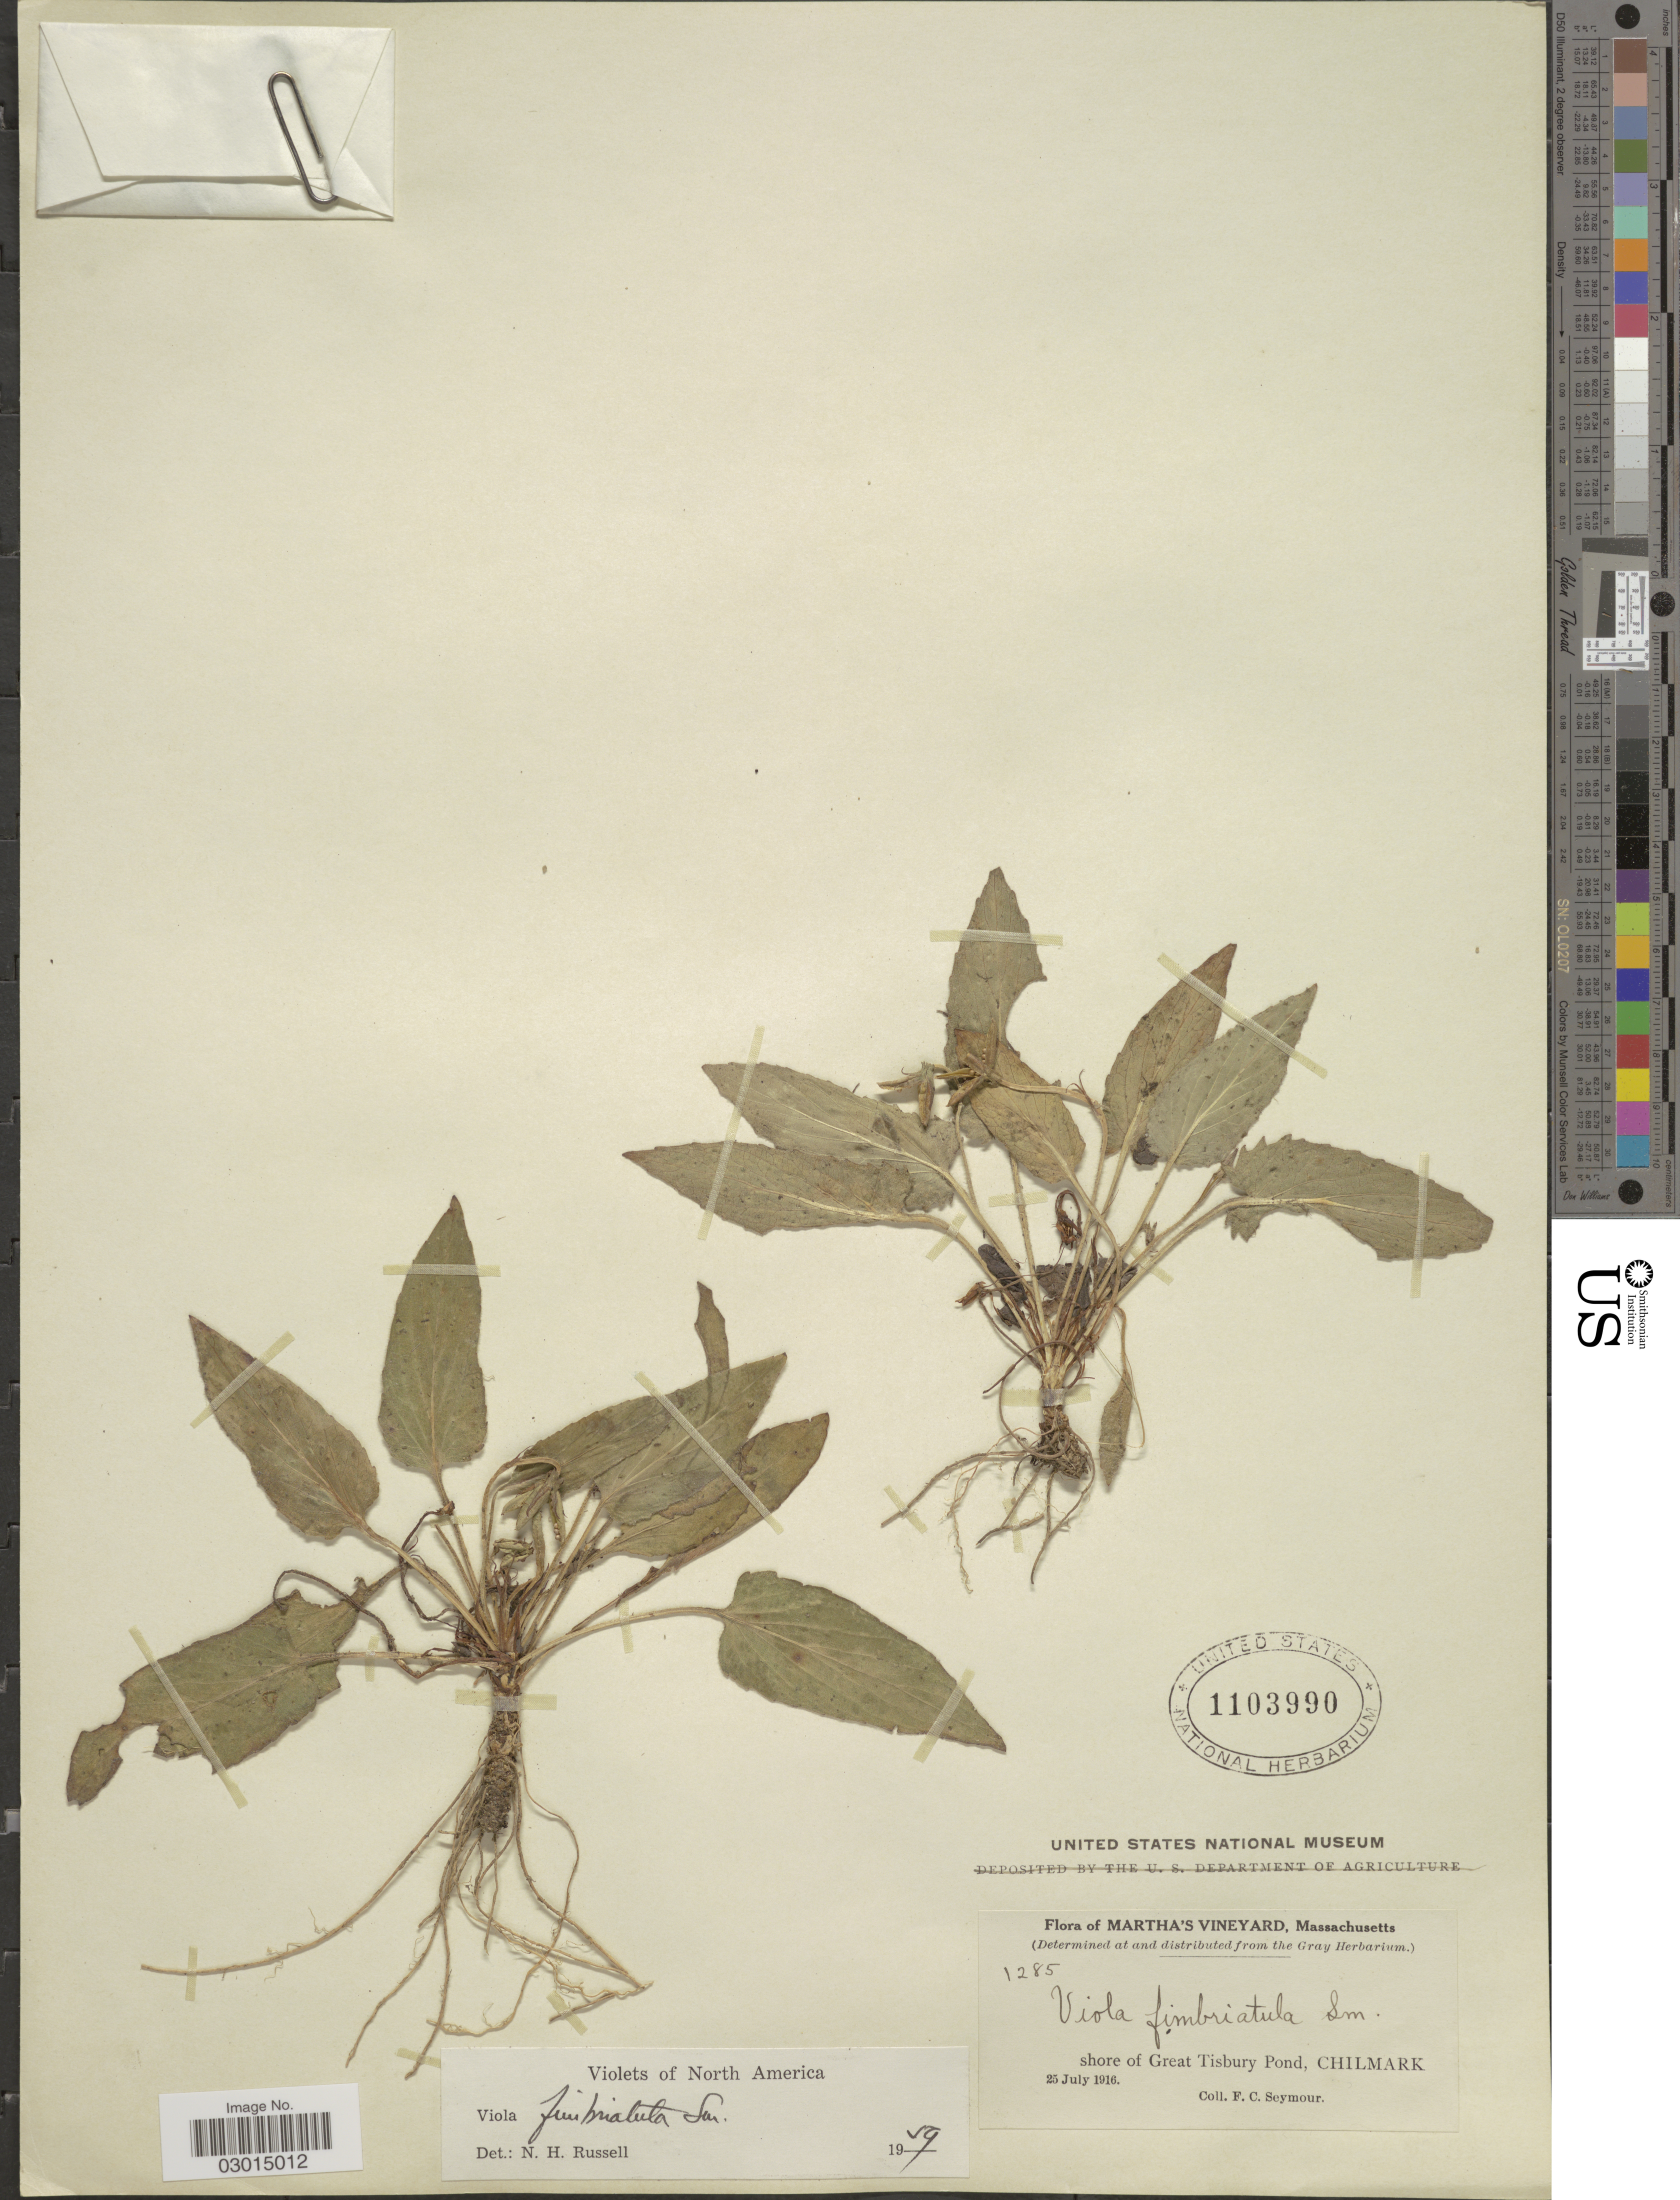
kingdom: Plantae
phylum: Tracheophyta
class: Magnoliopsida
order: Malpighiales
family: Violaceae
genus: Viola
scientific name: Viola fimbriatula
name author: Small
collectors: F. C. Seymour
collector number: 1285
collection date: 1916-07-25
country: United States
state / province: Massachusetts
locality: Martha's Vineyard. Shore of Great Tisbury Pond, Chilmark.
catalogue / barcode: US 1103990